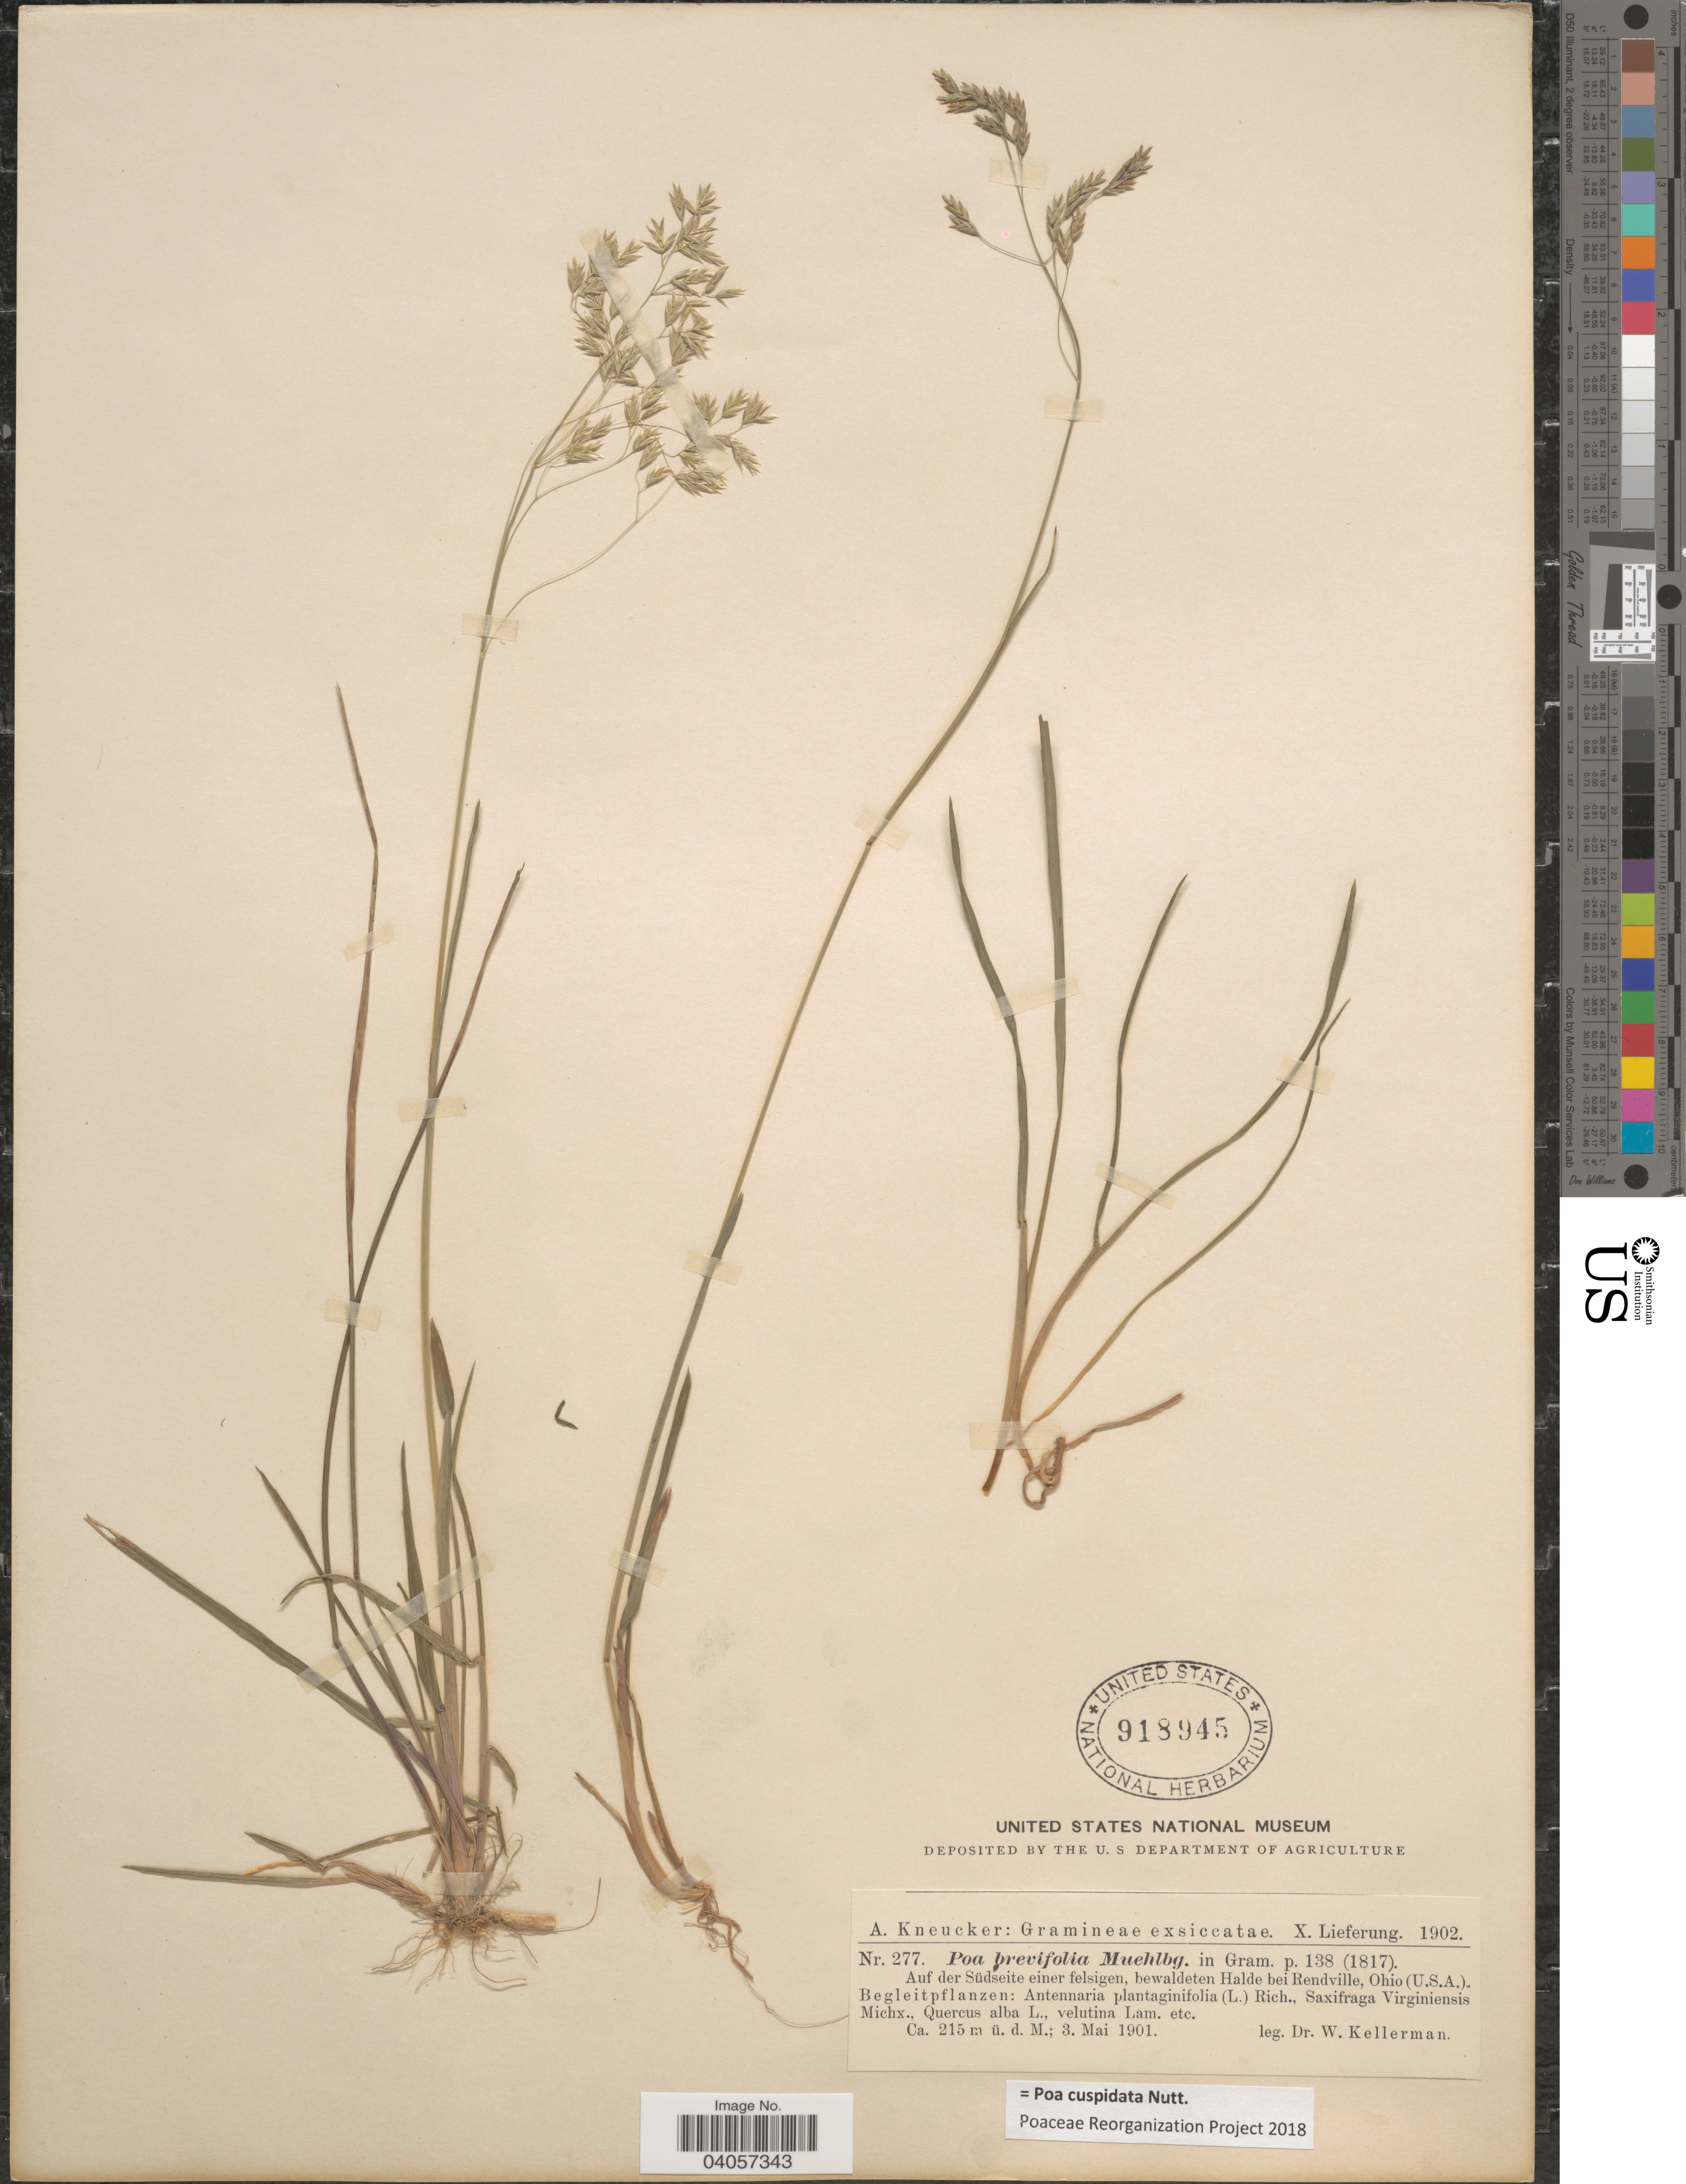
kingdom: Plantae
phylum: Tracheophyta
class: Liliopsida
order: Poales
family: Poaceae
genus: Poa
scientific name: Poa cuspidata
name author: Nutt.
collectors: W. Kellerman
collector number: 277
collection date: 1901-05-03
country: United States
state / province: Ohio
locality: Auf der Südseite einer felsigen, bewaldeten Halde bei Rendville.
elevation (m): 215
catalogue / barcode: US 918945